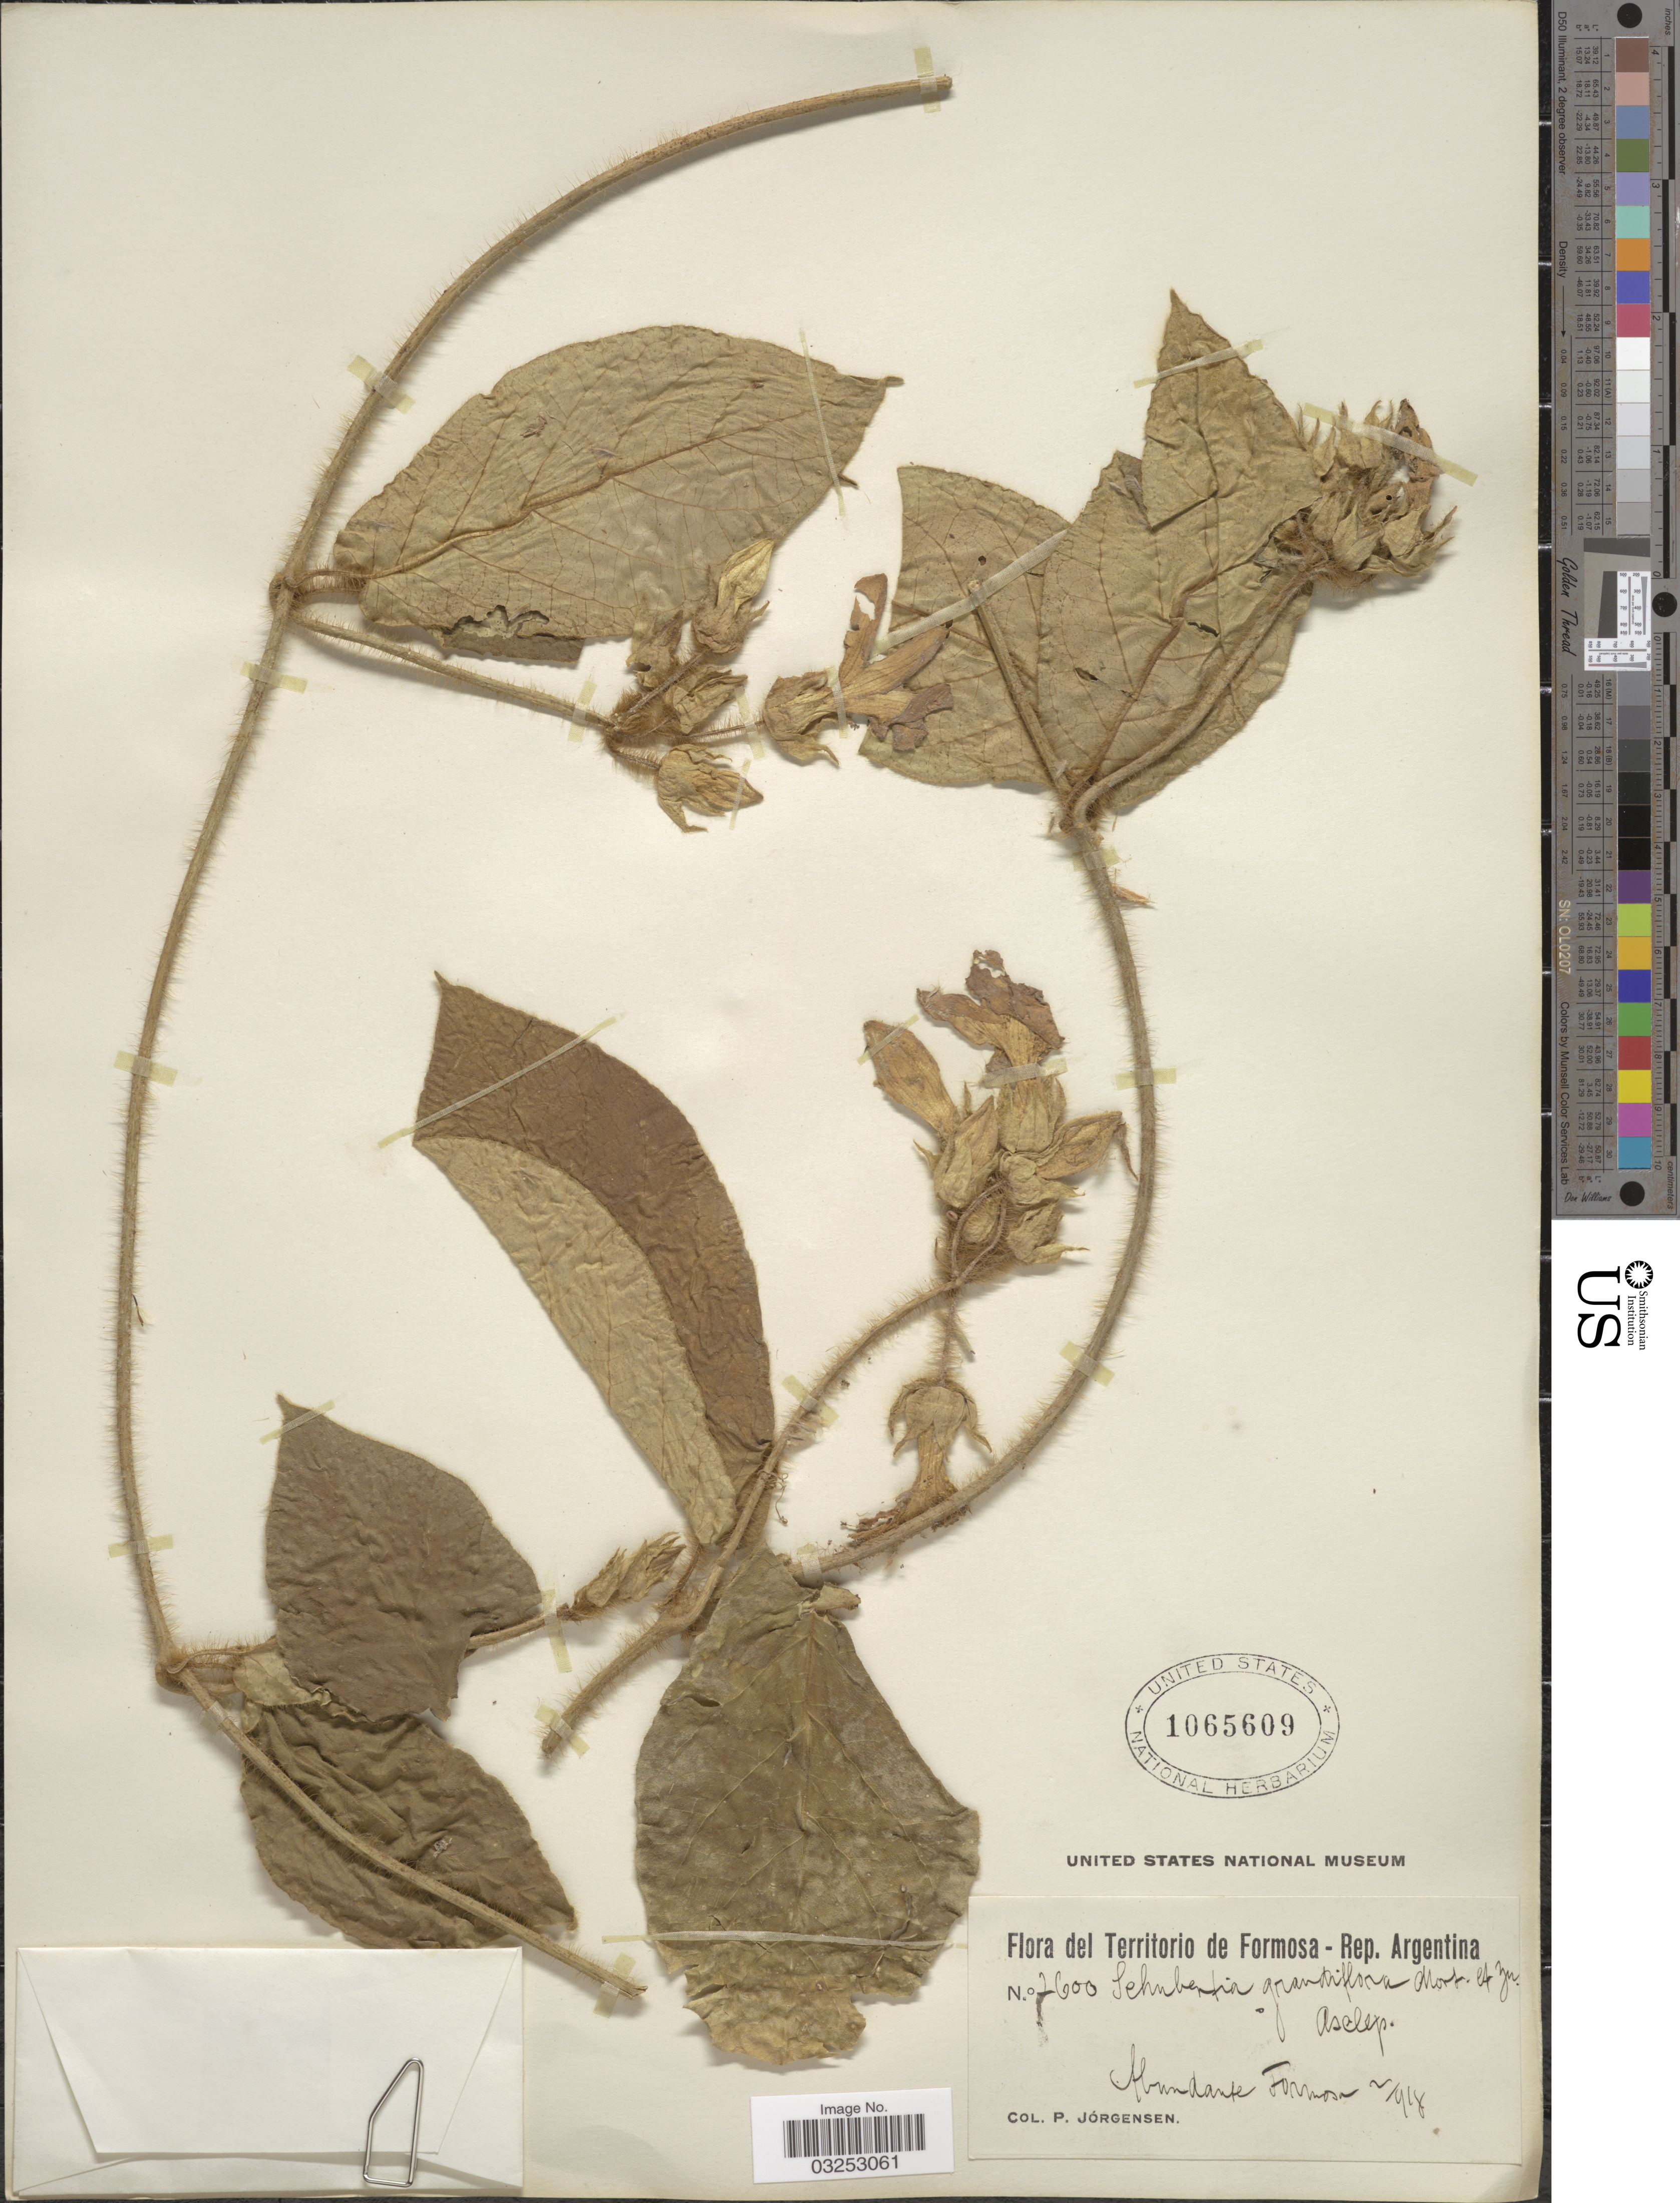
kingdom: Plantae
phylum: Tracheophyta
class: Magnoliopsida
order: Gentianales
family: Apocynaceae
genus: Schubertia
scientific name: Schubertia grandiflora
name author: Mart.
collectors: P. Jörgensen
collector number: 2600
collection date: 1918-02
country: Argentina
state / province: Formosa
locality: Abundante Formosa.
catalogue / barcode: US 1065609